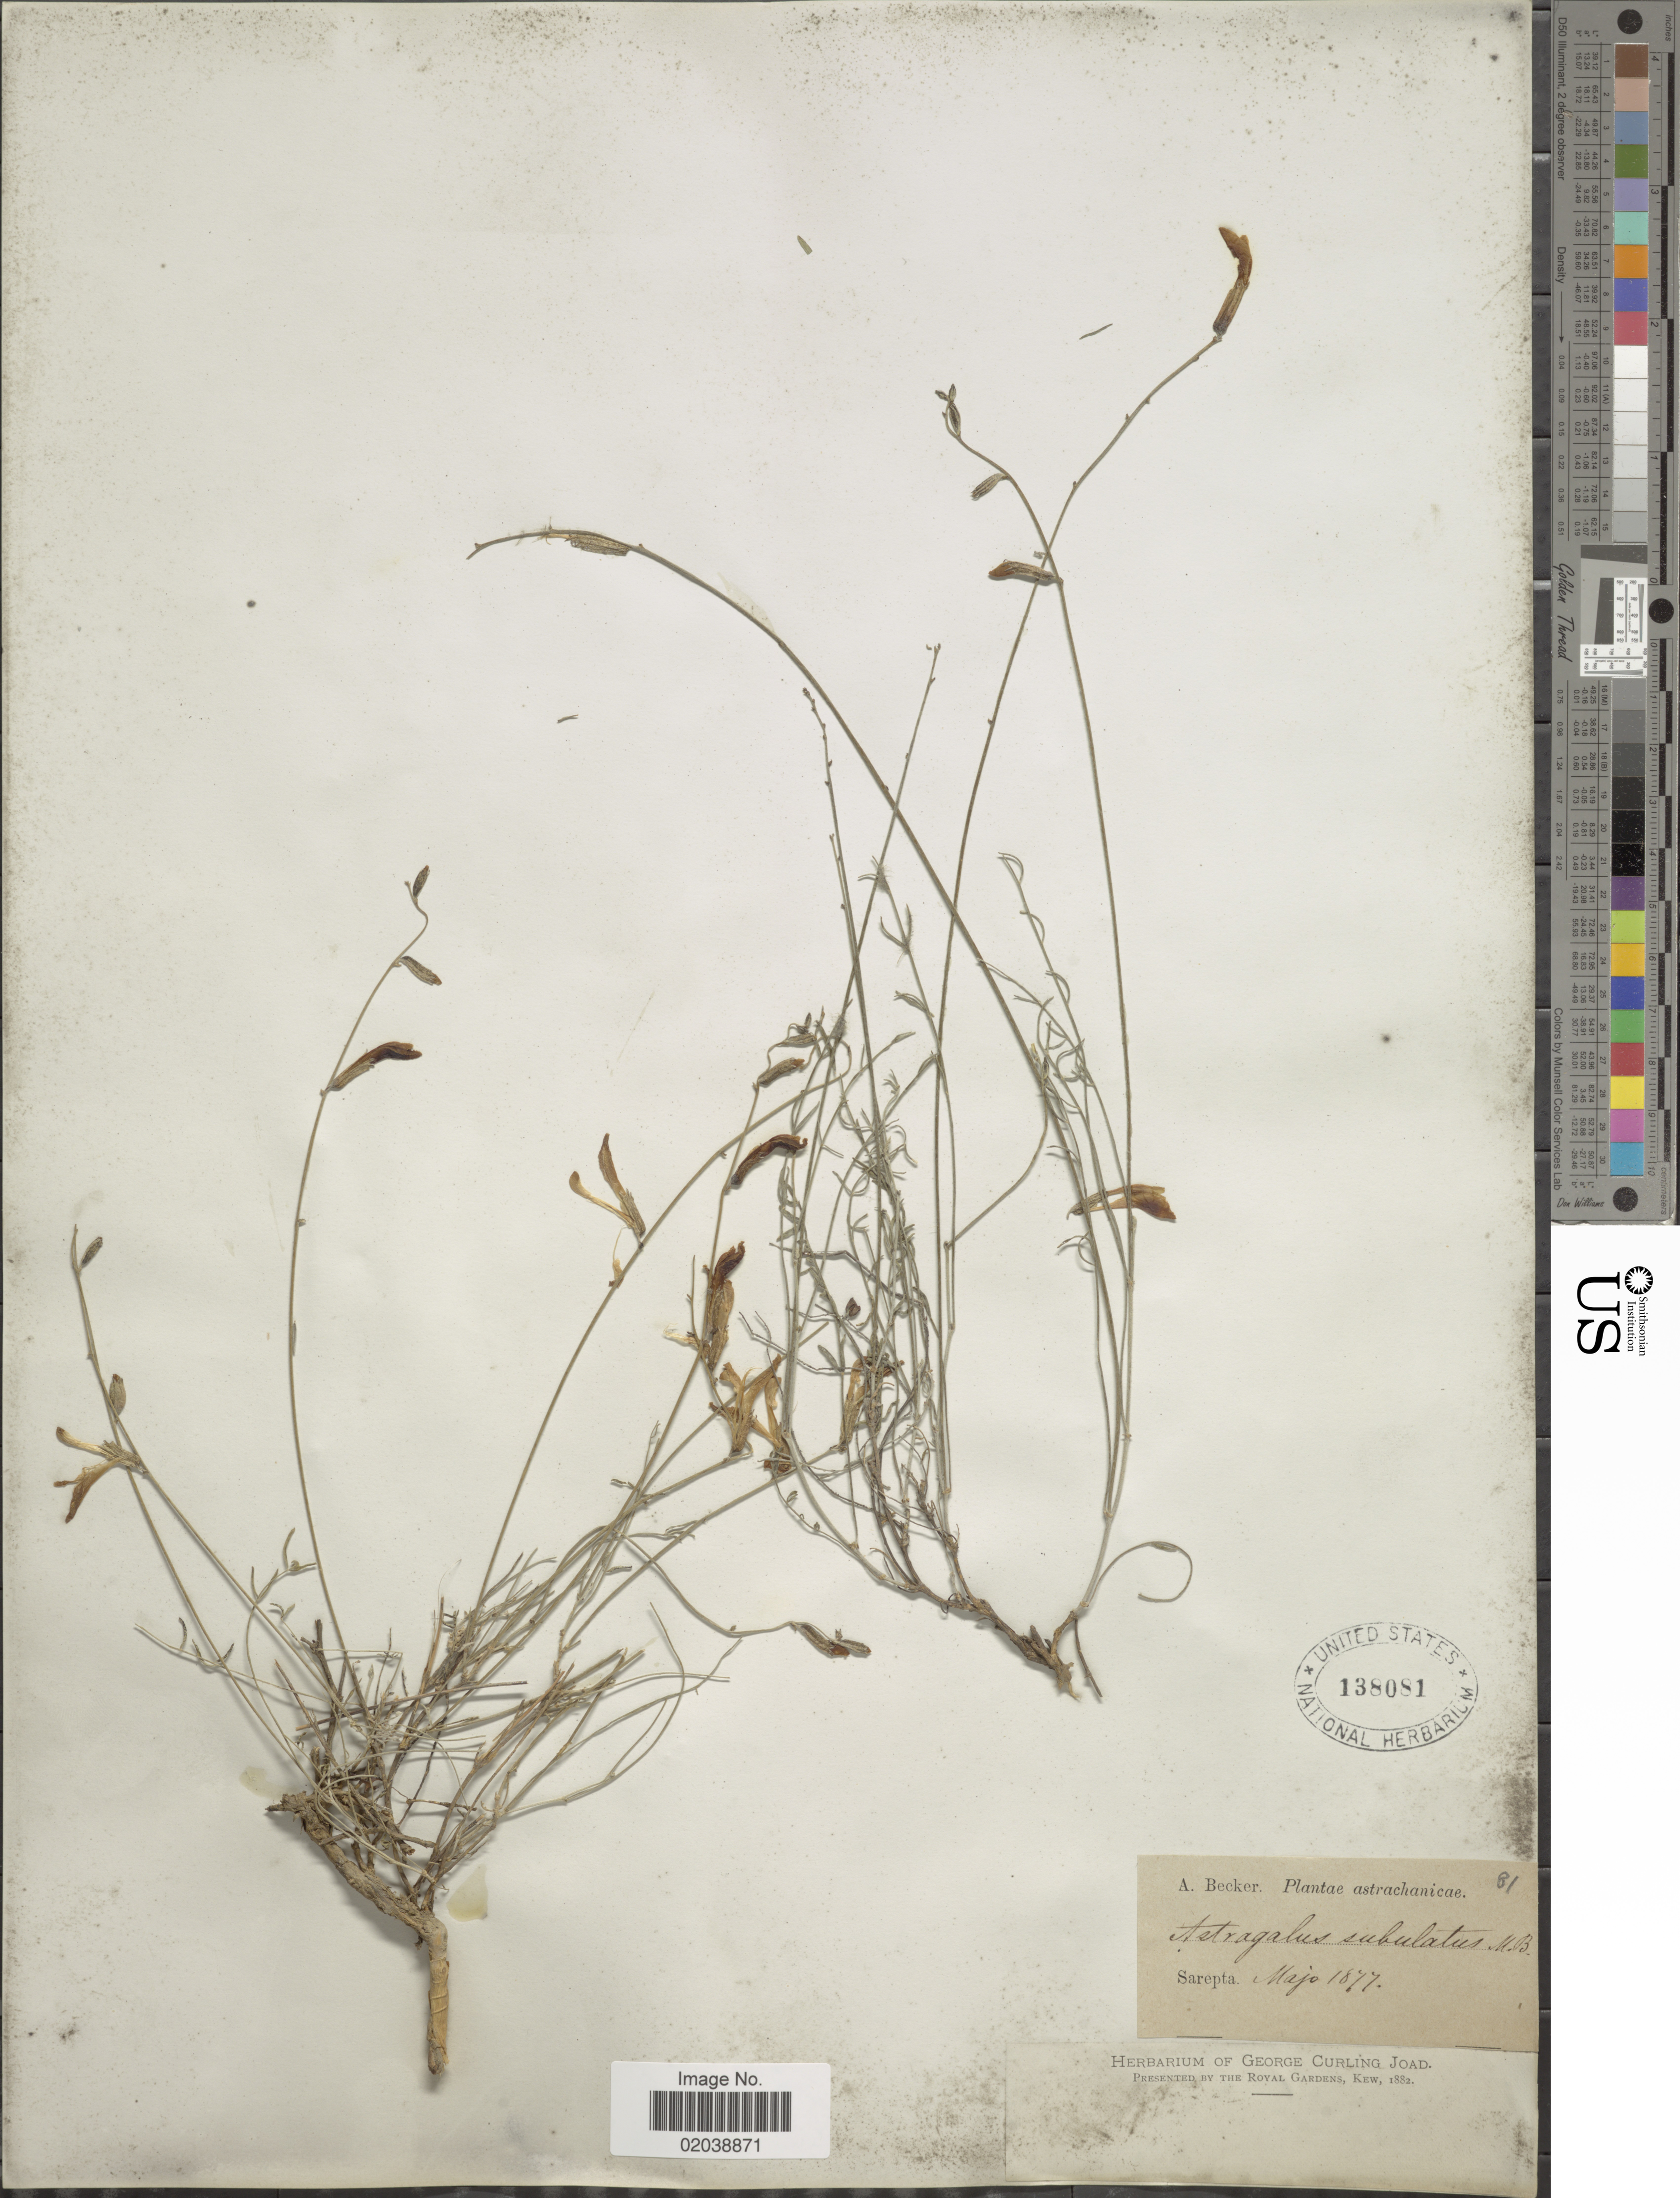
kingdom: Plantae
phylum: Tracheophyta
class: Magnoliopsida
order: Fabales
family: Fabaceae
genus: Astragalus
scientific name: Astragalus subulatus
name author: Pall. ex M. Bieb.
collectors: A. Becker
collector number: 81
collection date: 1877-05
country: Russian Federation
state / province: Volgograd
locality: Astrachicae, Sarepta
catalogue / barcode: US 138081